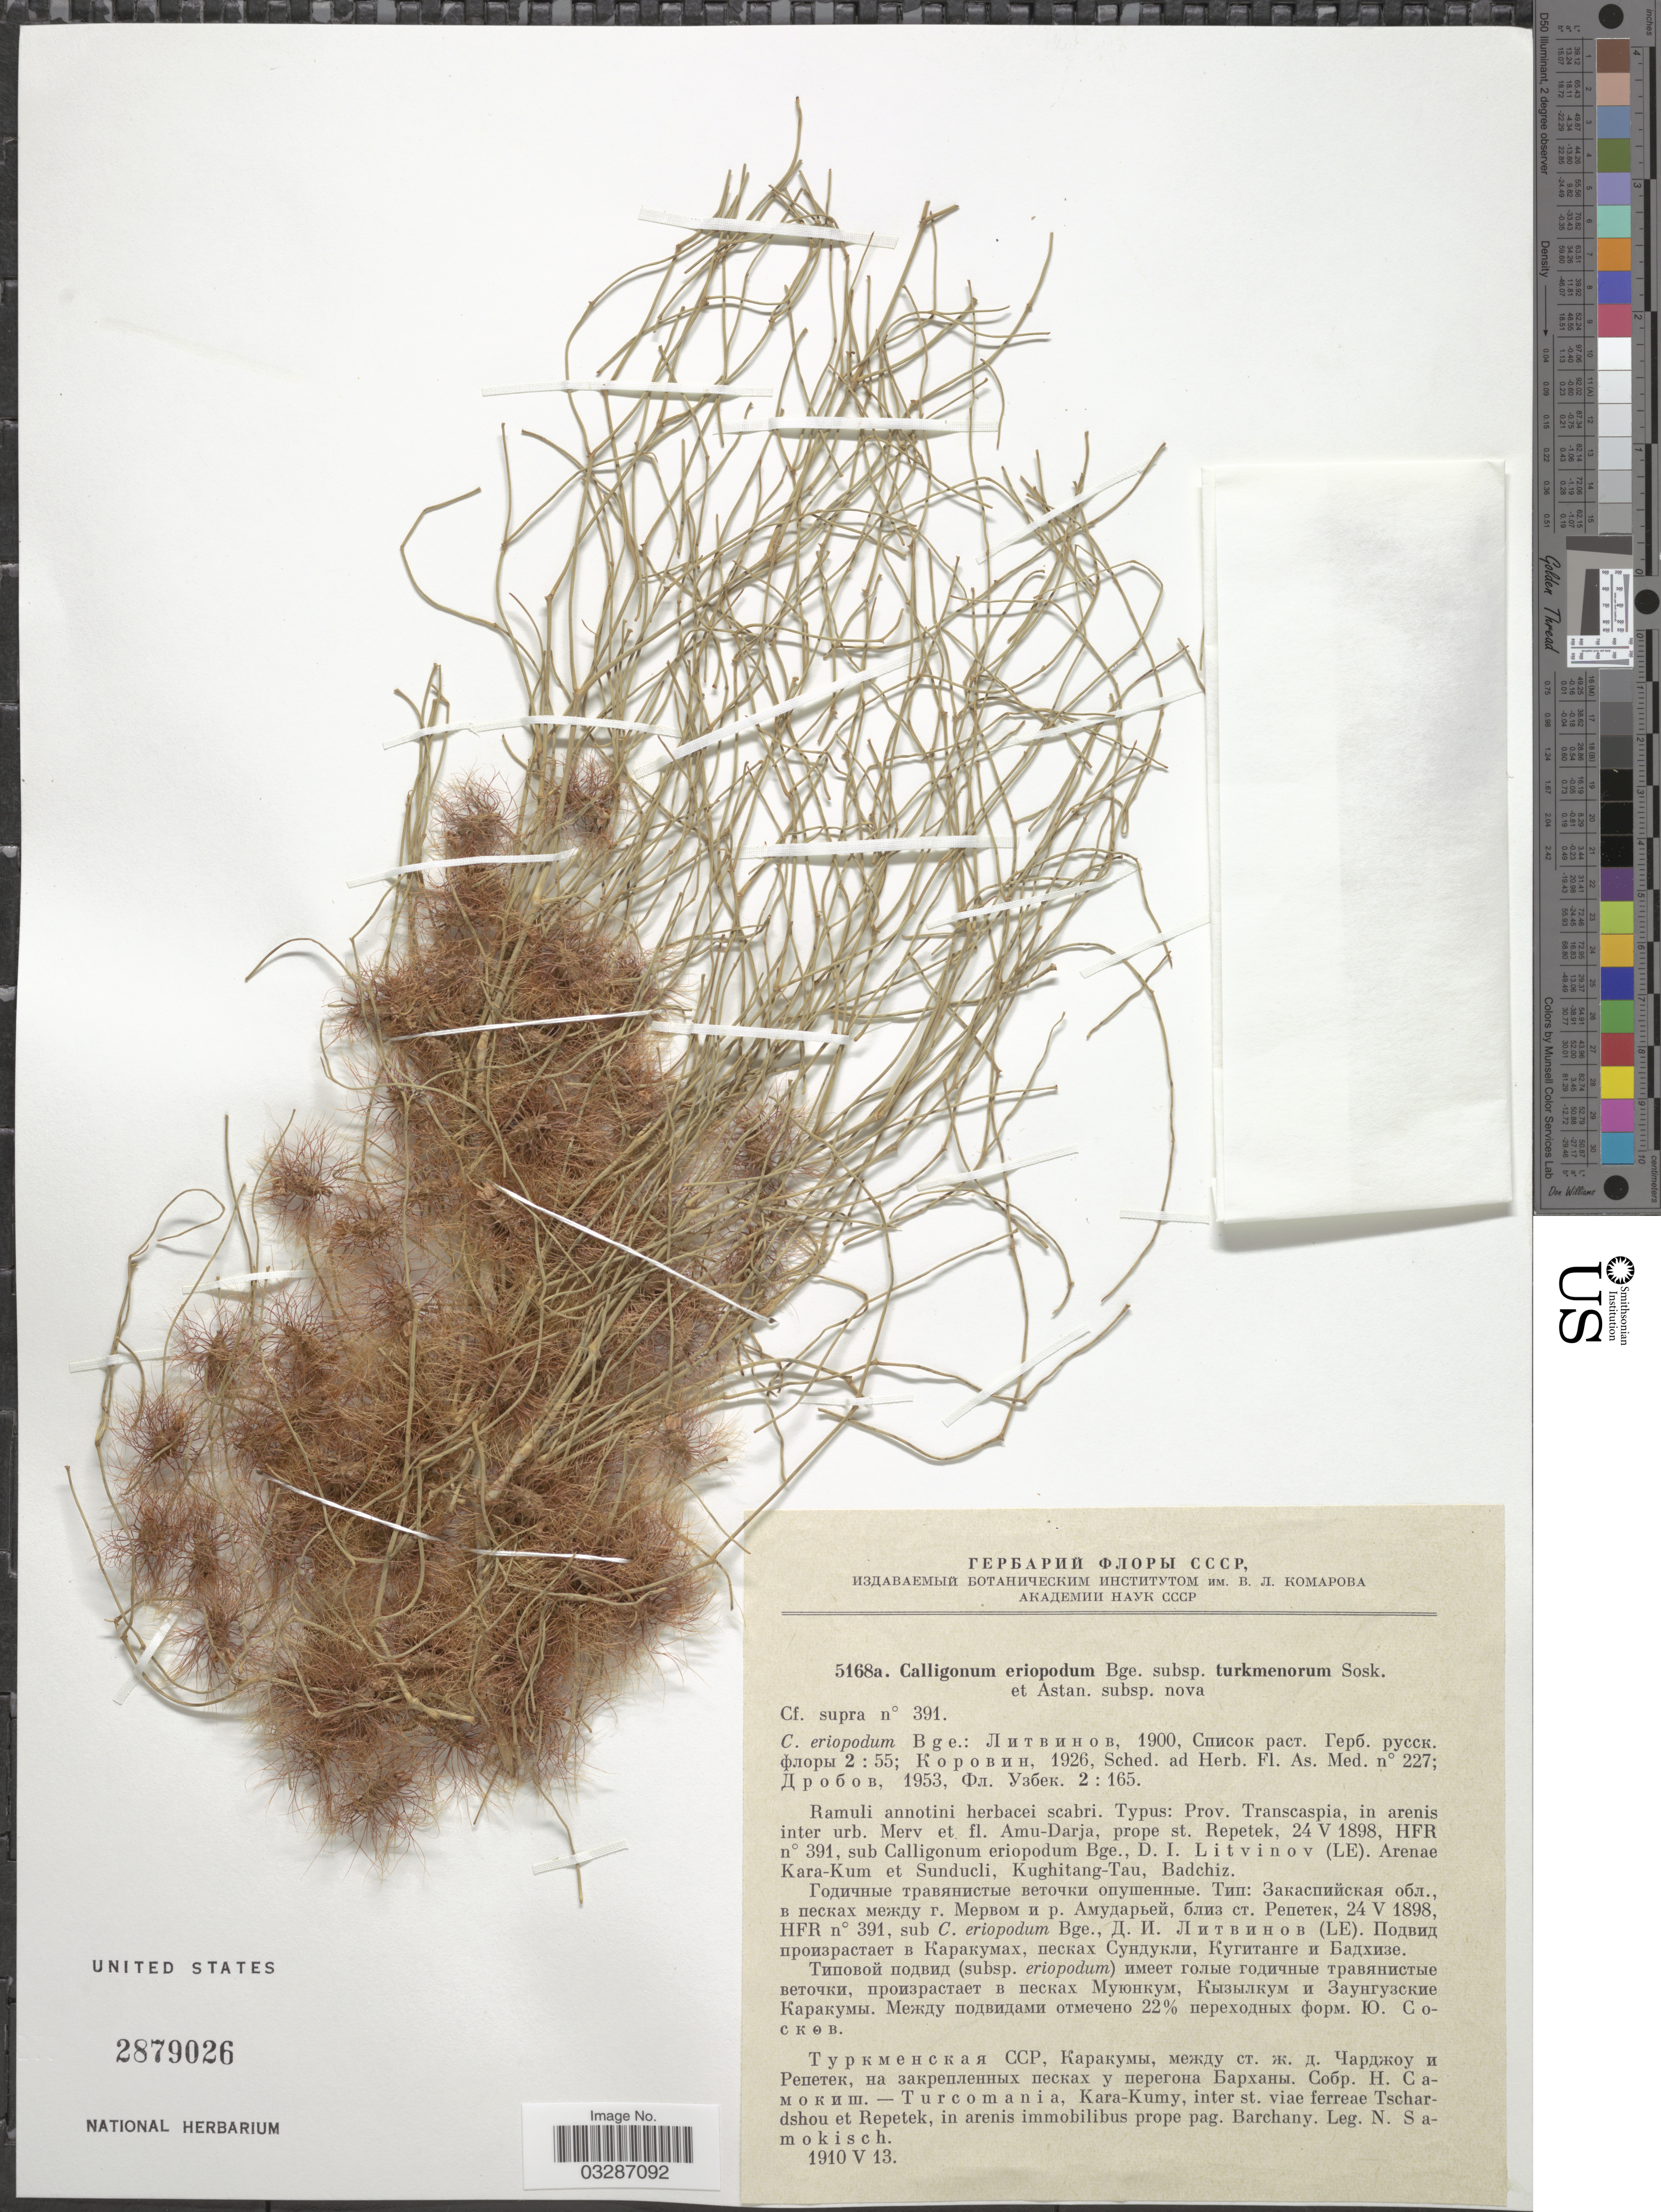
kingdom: Plantae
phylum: Tracheophyta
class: Magnoliopsida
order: Caryophyllales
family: Polygonaceae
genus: Calligonum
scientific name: Calligonum eriopodum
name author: Bunge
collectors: N. Samokisch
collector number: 5168a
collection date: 1910-05-13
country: Turkmenistan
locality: Turcomania, Kara-Kumy, inter st. viae ferreae Tschardshou et Repetek, in arenis immobilibus prope pag. Barchany.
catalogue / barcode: US 2879026